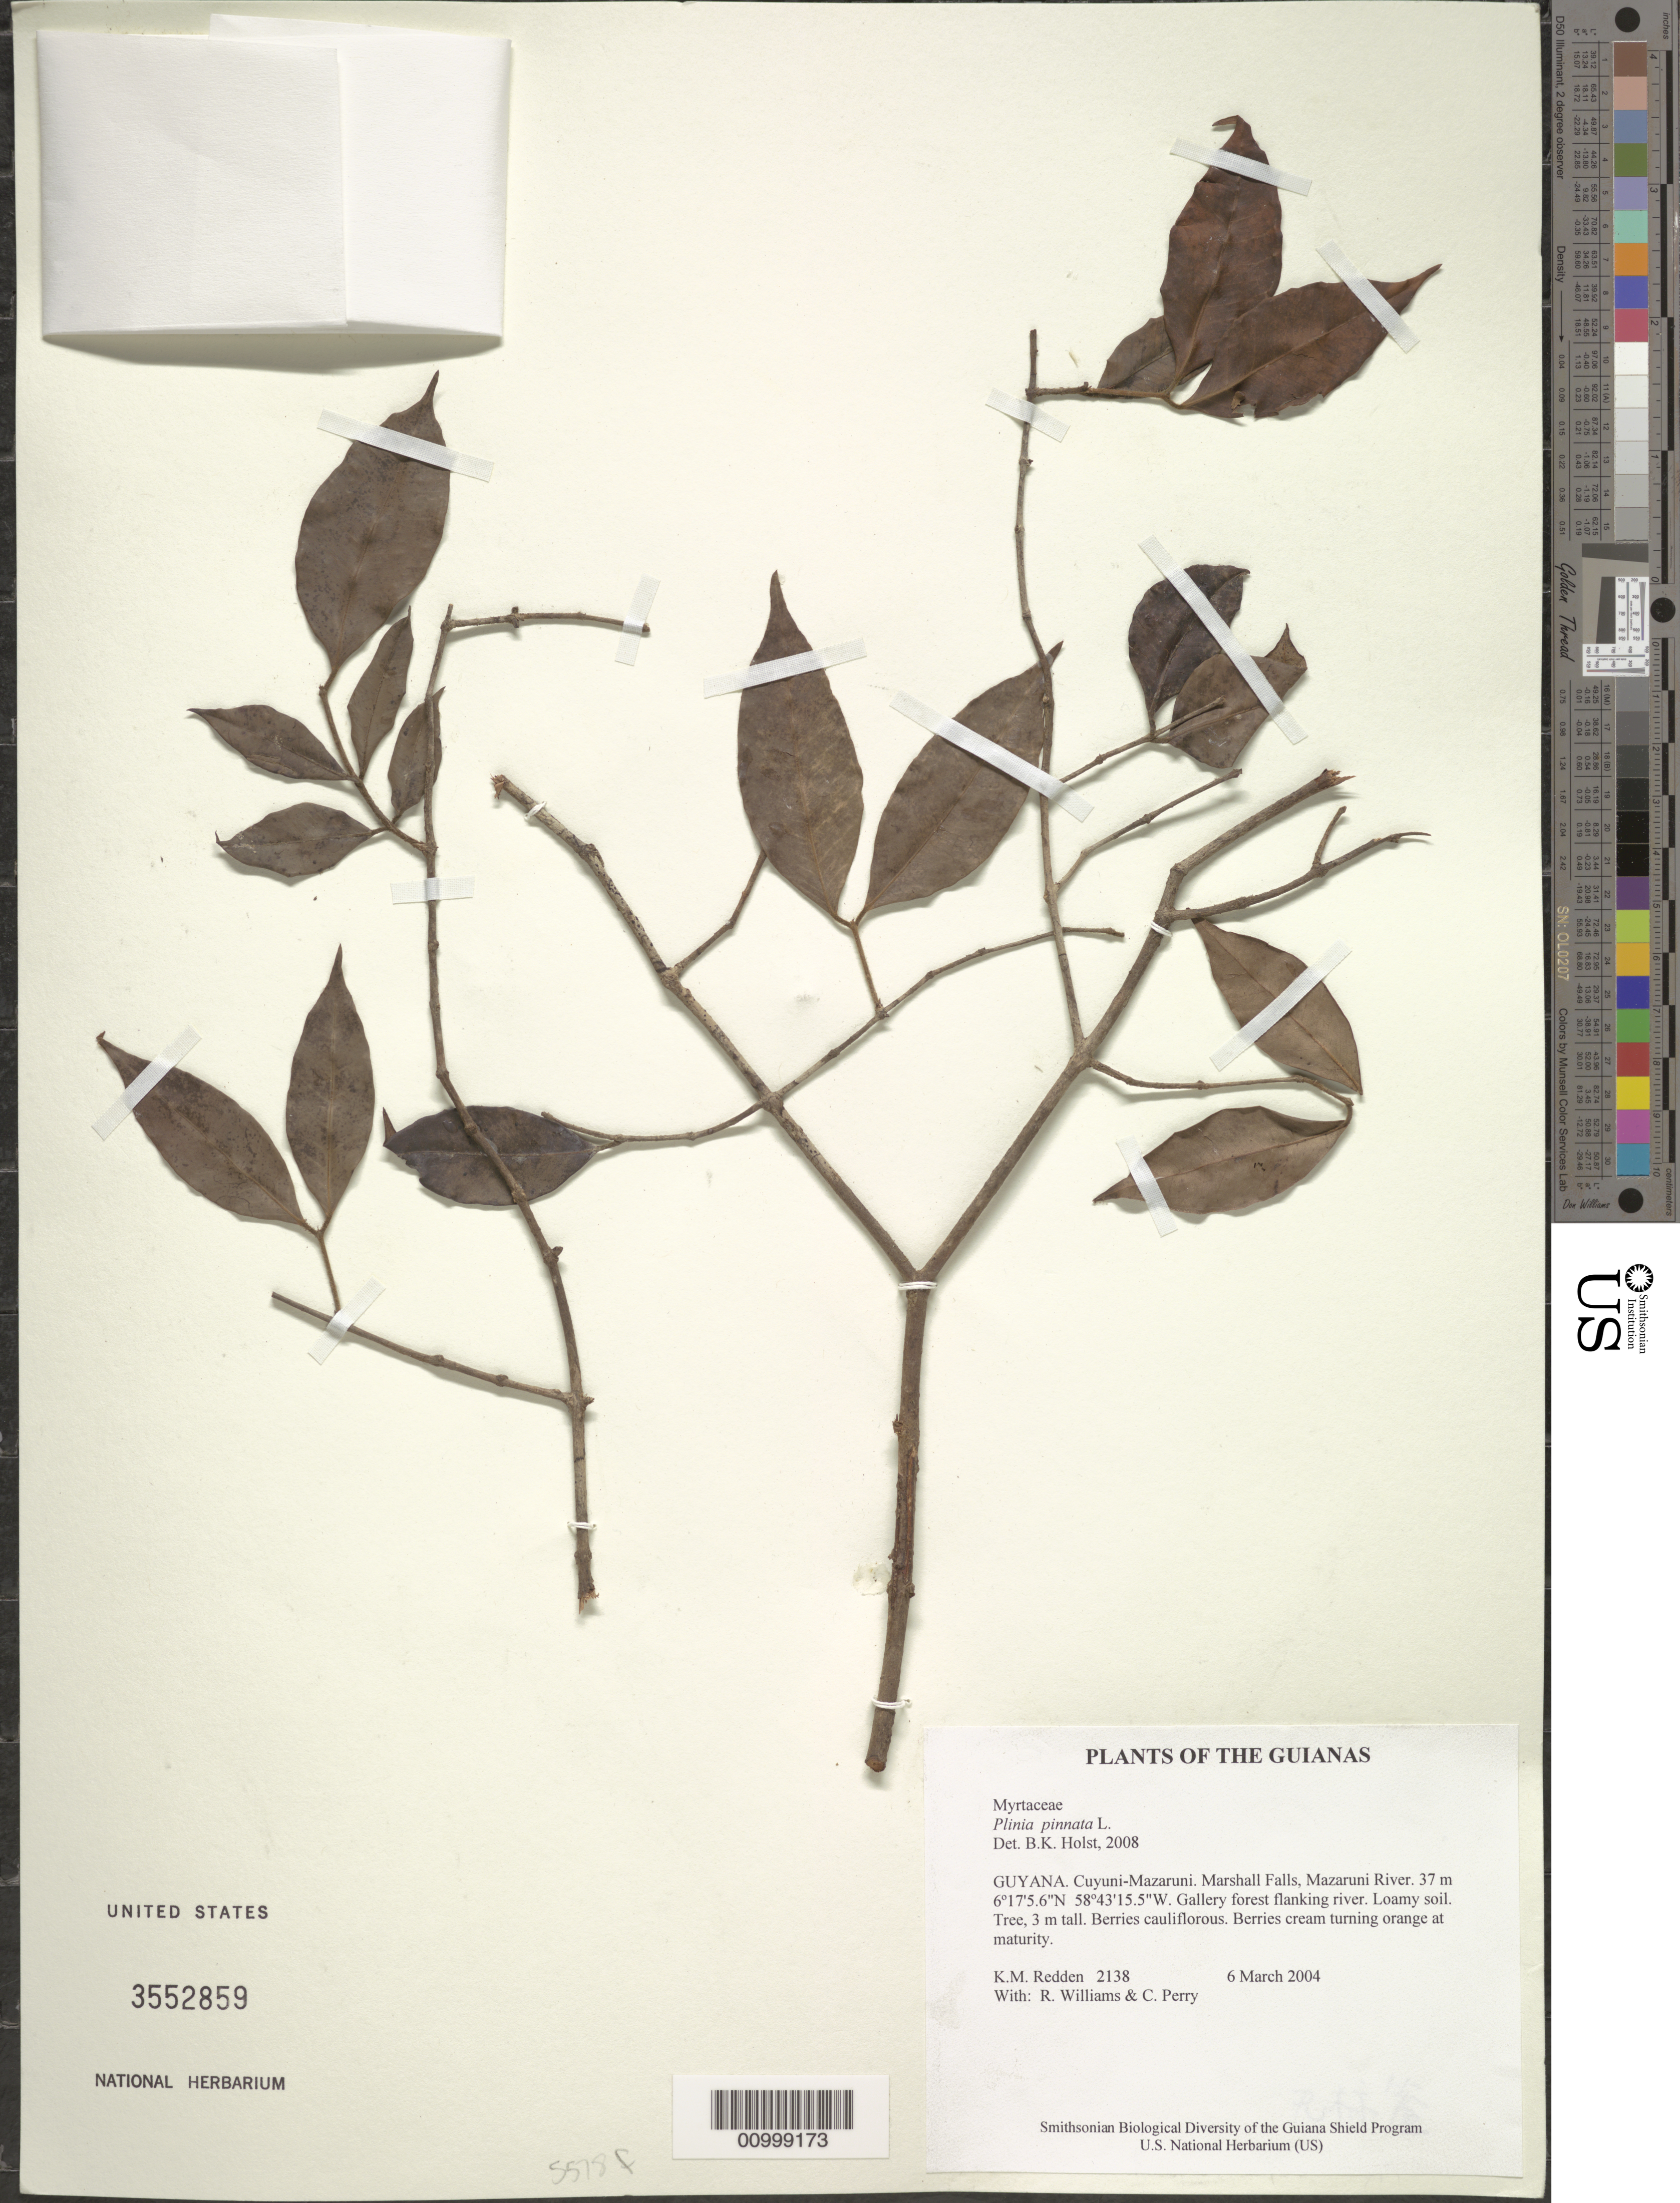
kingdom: Plantae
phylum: Tracheophyta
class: Magnoliopsida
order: Myrtales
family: Myrtaceae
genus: Plinia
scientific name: Plinia pinnata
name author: L.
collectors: K. M. Redden, R. Williams & C. Perry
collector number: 2138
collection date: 2004-03-06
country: Guyana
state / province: Cuyuni-Mazaruni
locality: Marshall Falls, Mazaruni River.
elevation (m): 37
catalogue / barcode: US 3552859